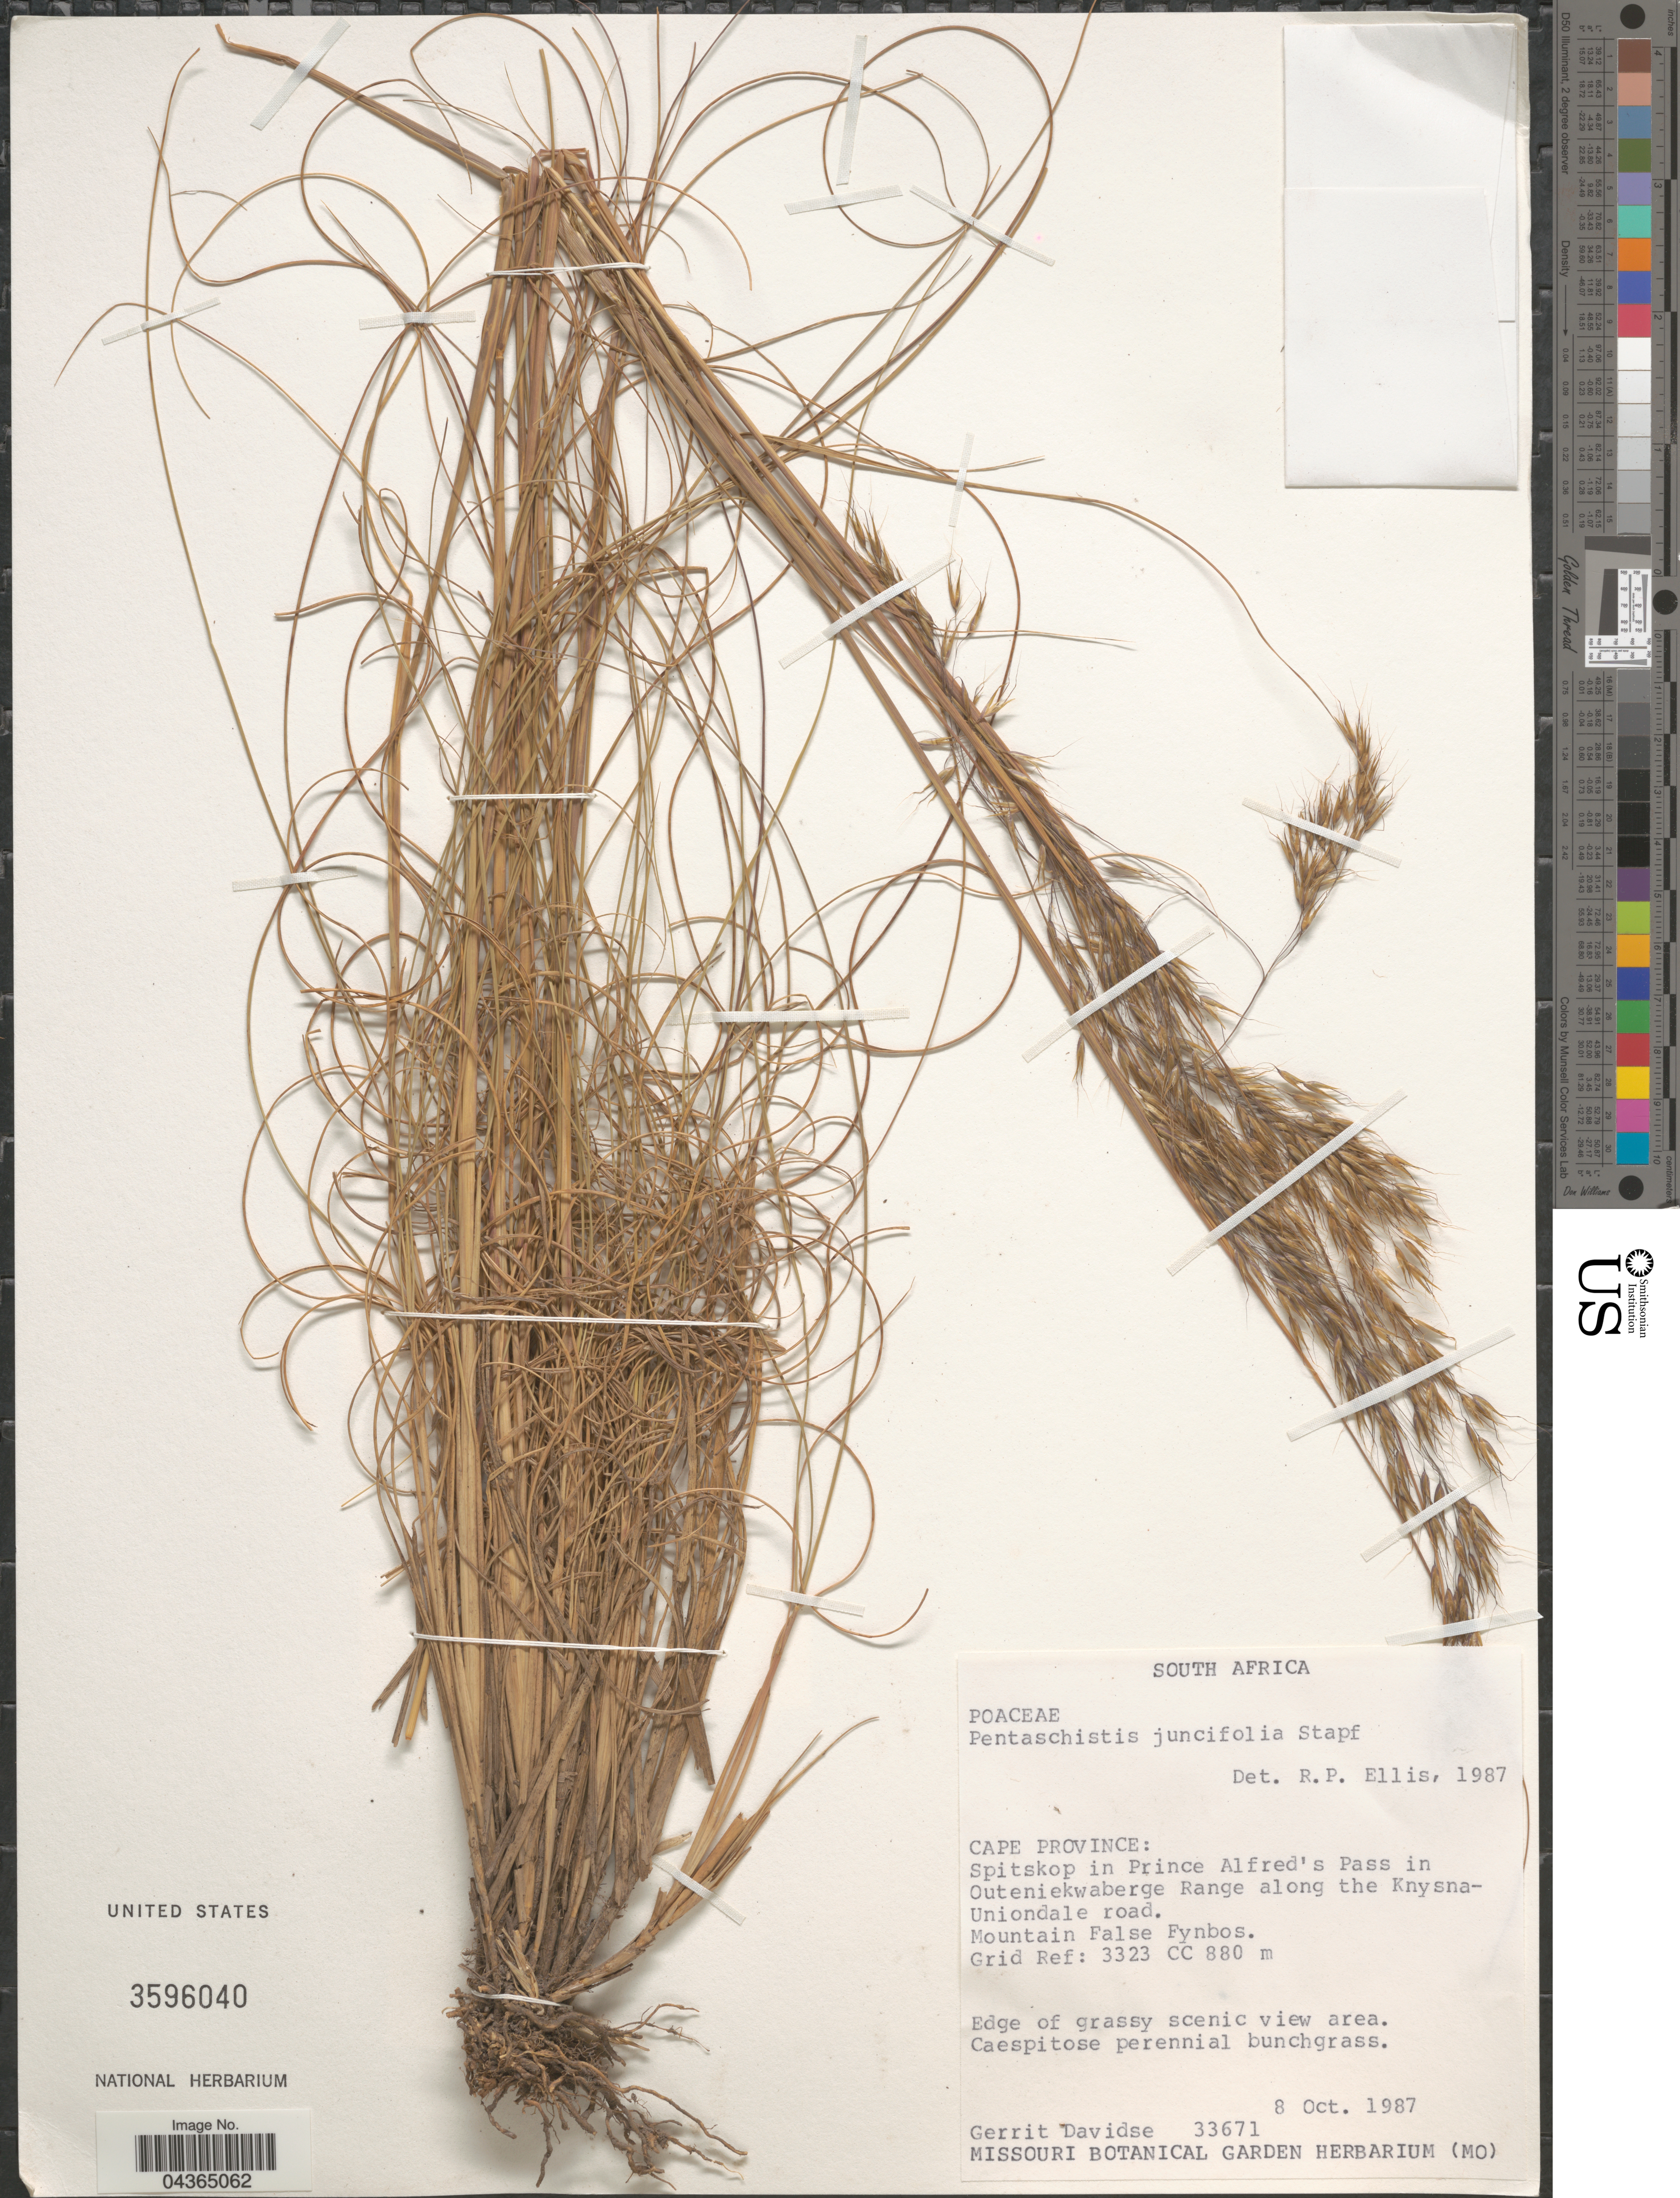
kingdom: Plantae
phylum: Tracheophyta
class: Liliopsida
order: Poales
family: Poaceae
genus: Pentameris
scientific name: Pentameris eriostoma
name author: (Nees) Steud.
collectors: G. Davidse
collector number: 33671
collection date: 1987-10-08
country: South Africa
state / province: Western Cape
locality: Spitskop in Prince Alfred's Pass in Outeniekwaberge Range along the Knysna-Uniondale road. Mountain False Fynbos. Grid Ref: 3323 CC.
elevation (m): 880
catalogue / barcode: US 3596040